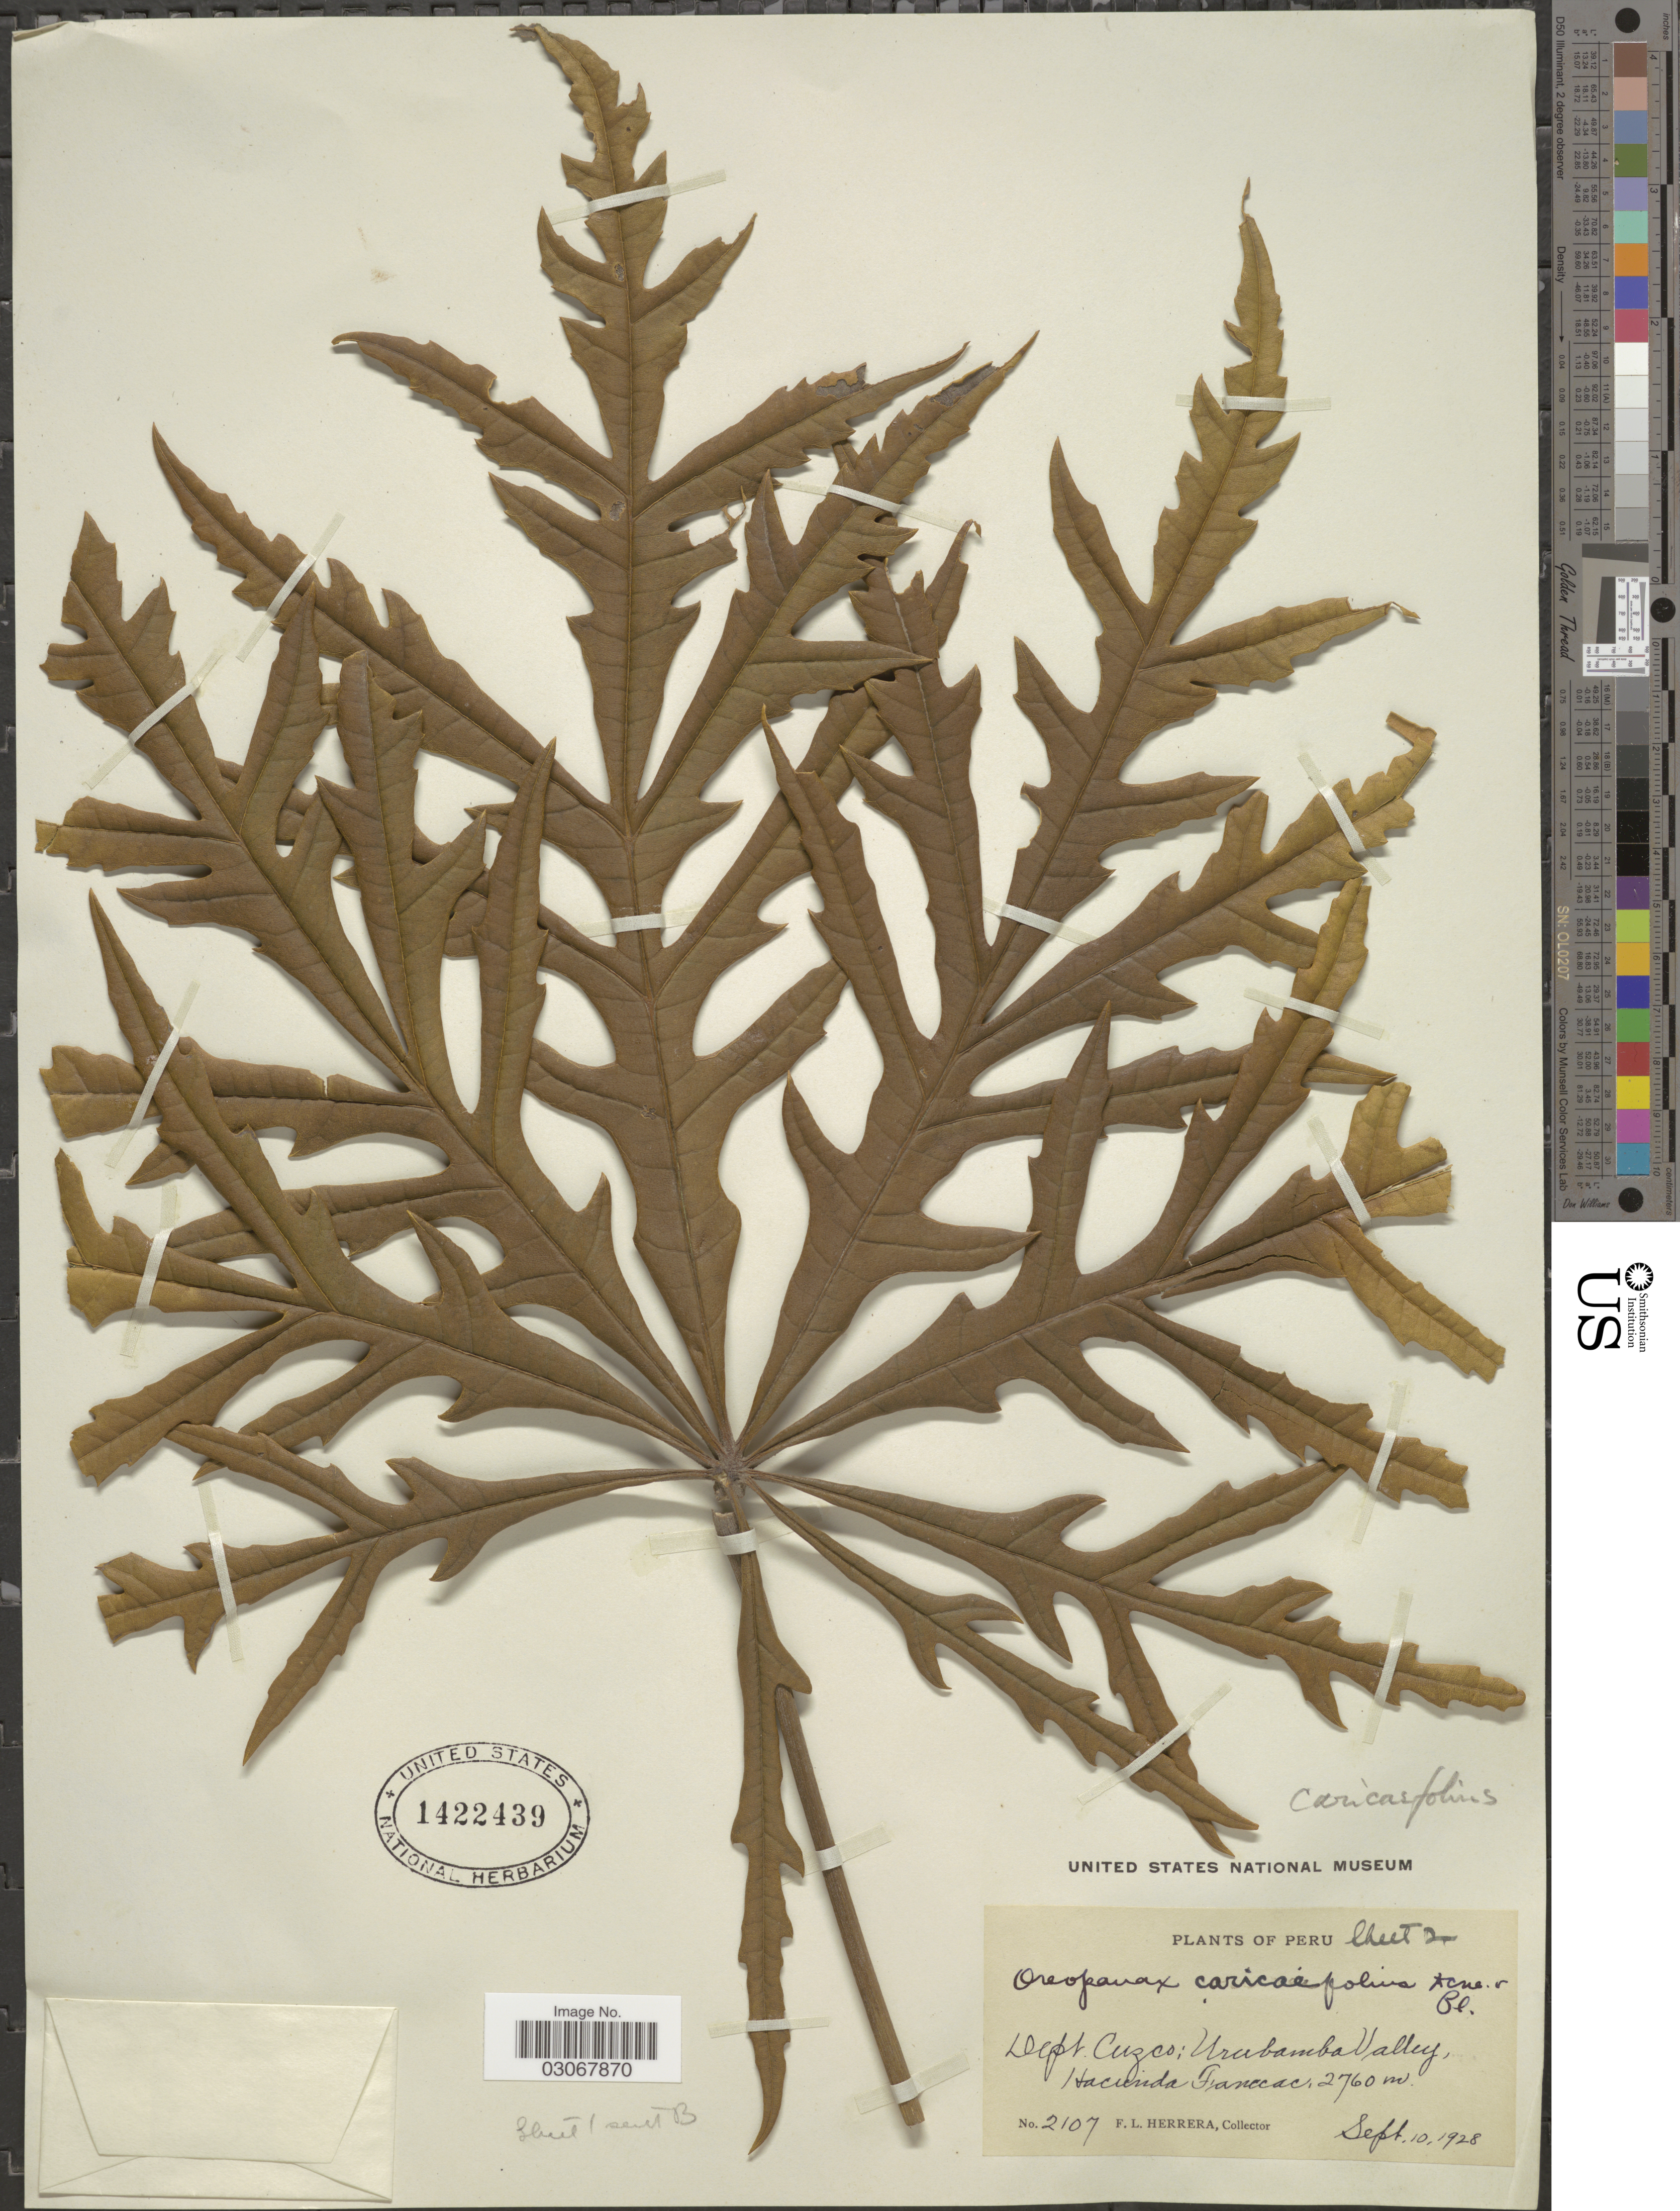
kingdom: Plantae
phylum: Tracheophyta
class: Magnoliopsida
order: Apiales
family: Araliaceae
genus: Oreopanax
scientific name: Oreopanax sp.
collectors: F. L. Herrera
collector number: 2107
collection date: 1928-09-10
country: Peru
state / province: Cusco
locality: Urubamba Valley, Hacienda Fanceso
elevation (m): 2760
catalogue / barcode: US 1422439